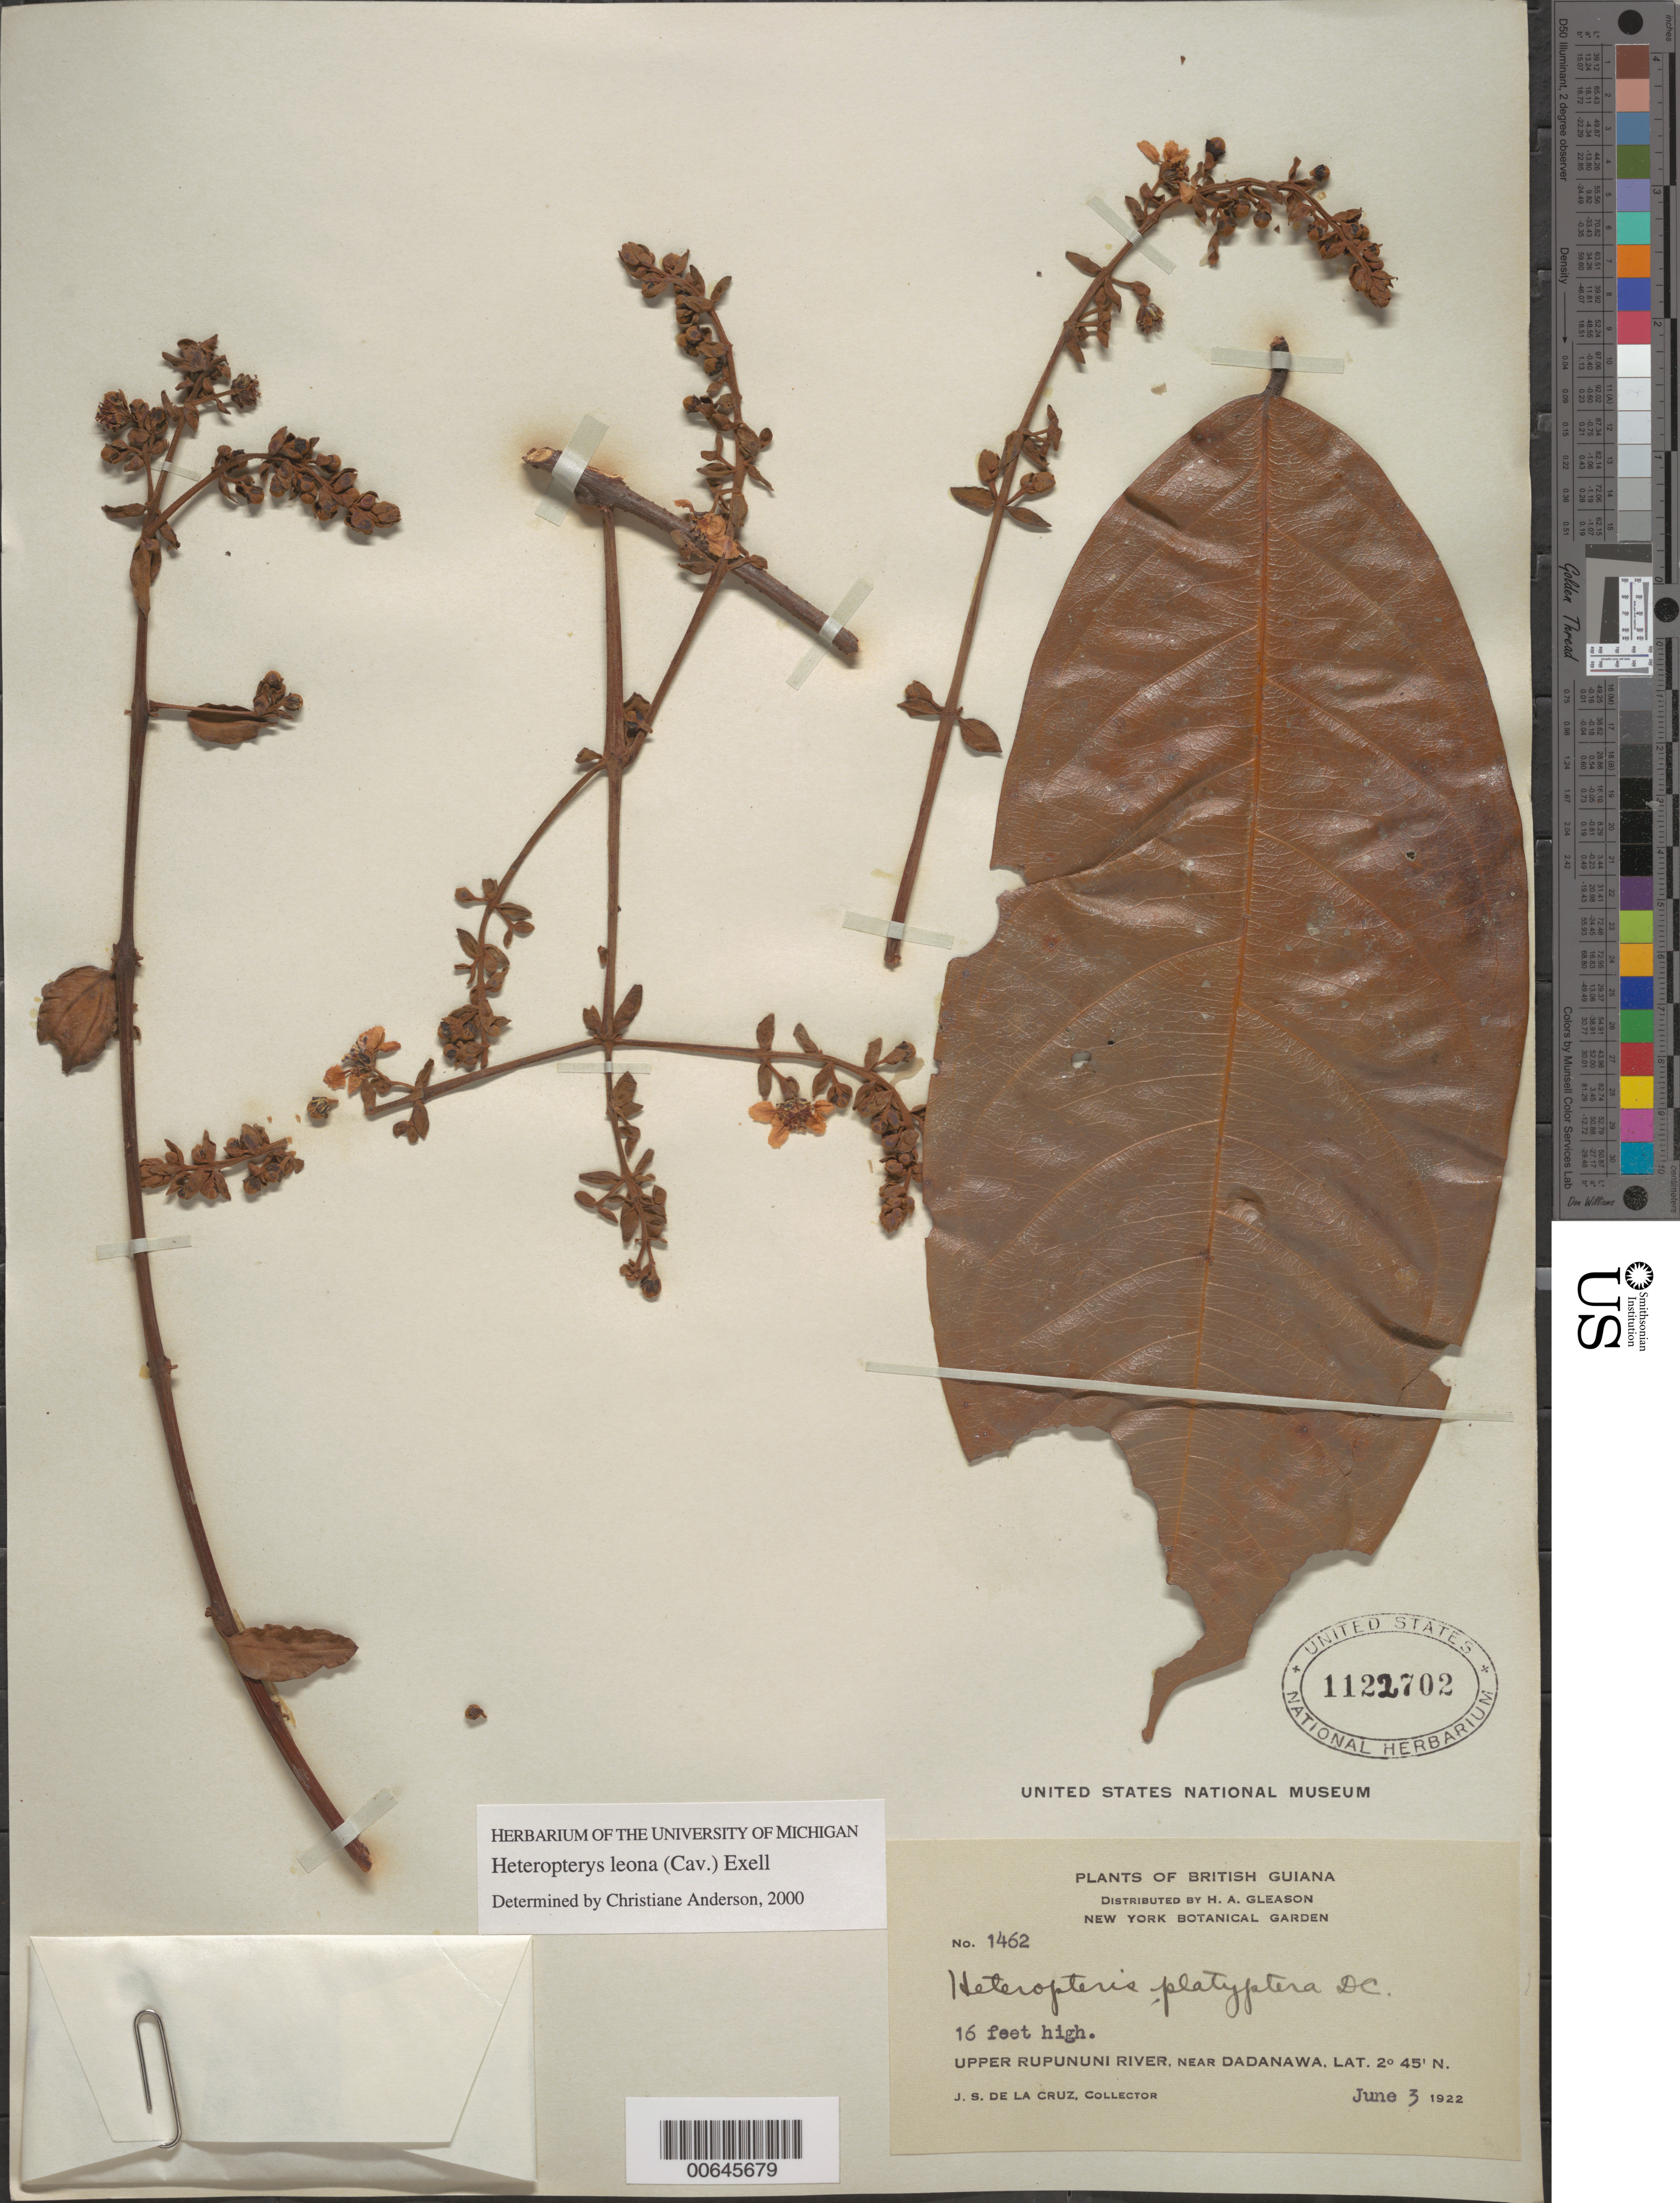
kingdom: Plantae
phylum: Tracheophyta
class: Magnoliopsida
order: Malpighiales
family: Malpighiaceae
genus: Heteropterys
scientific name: Heteropterys leona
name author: (Cav.) Exell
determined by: Anderson, C.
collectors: J. S. de la Cruz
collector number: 1462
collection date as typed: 3-Jun-22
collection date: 1922-06-03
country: Guyana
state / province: U. Takutu-U. Essequibo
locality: Dadanawa, vic., upper Rupununi R.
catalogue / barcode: US 1122702